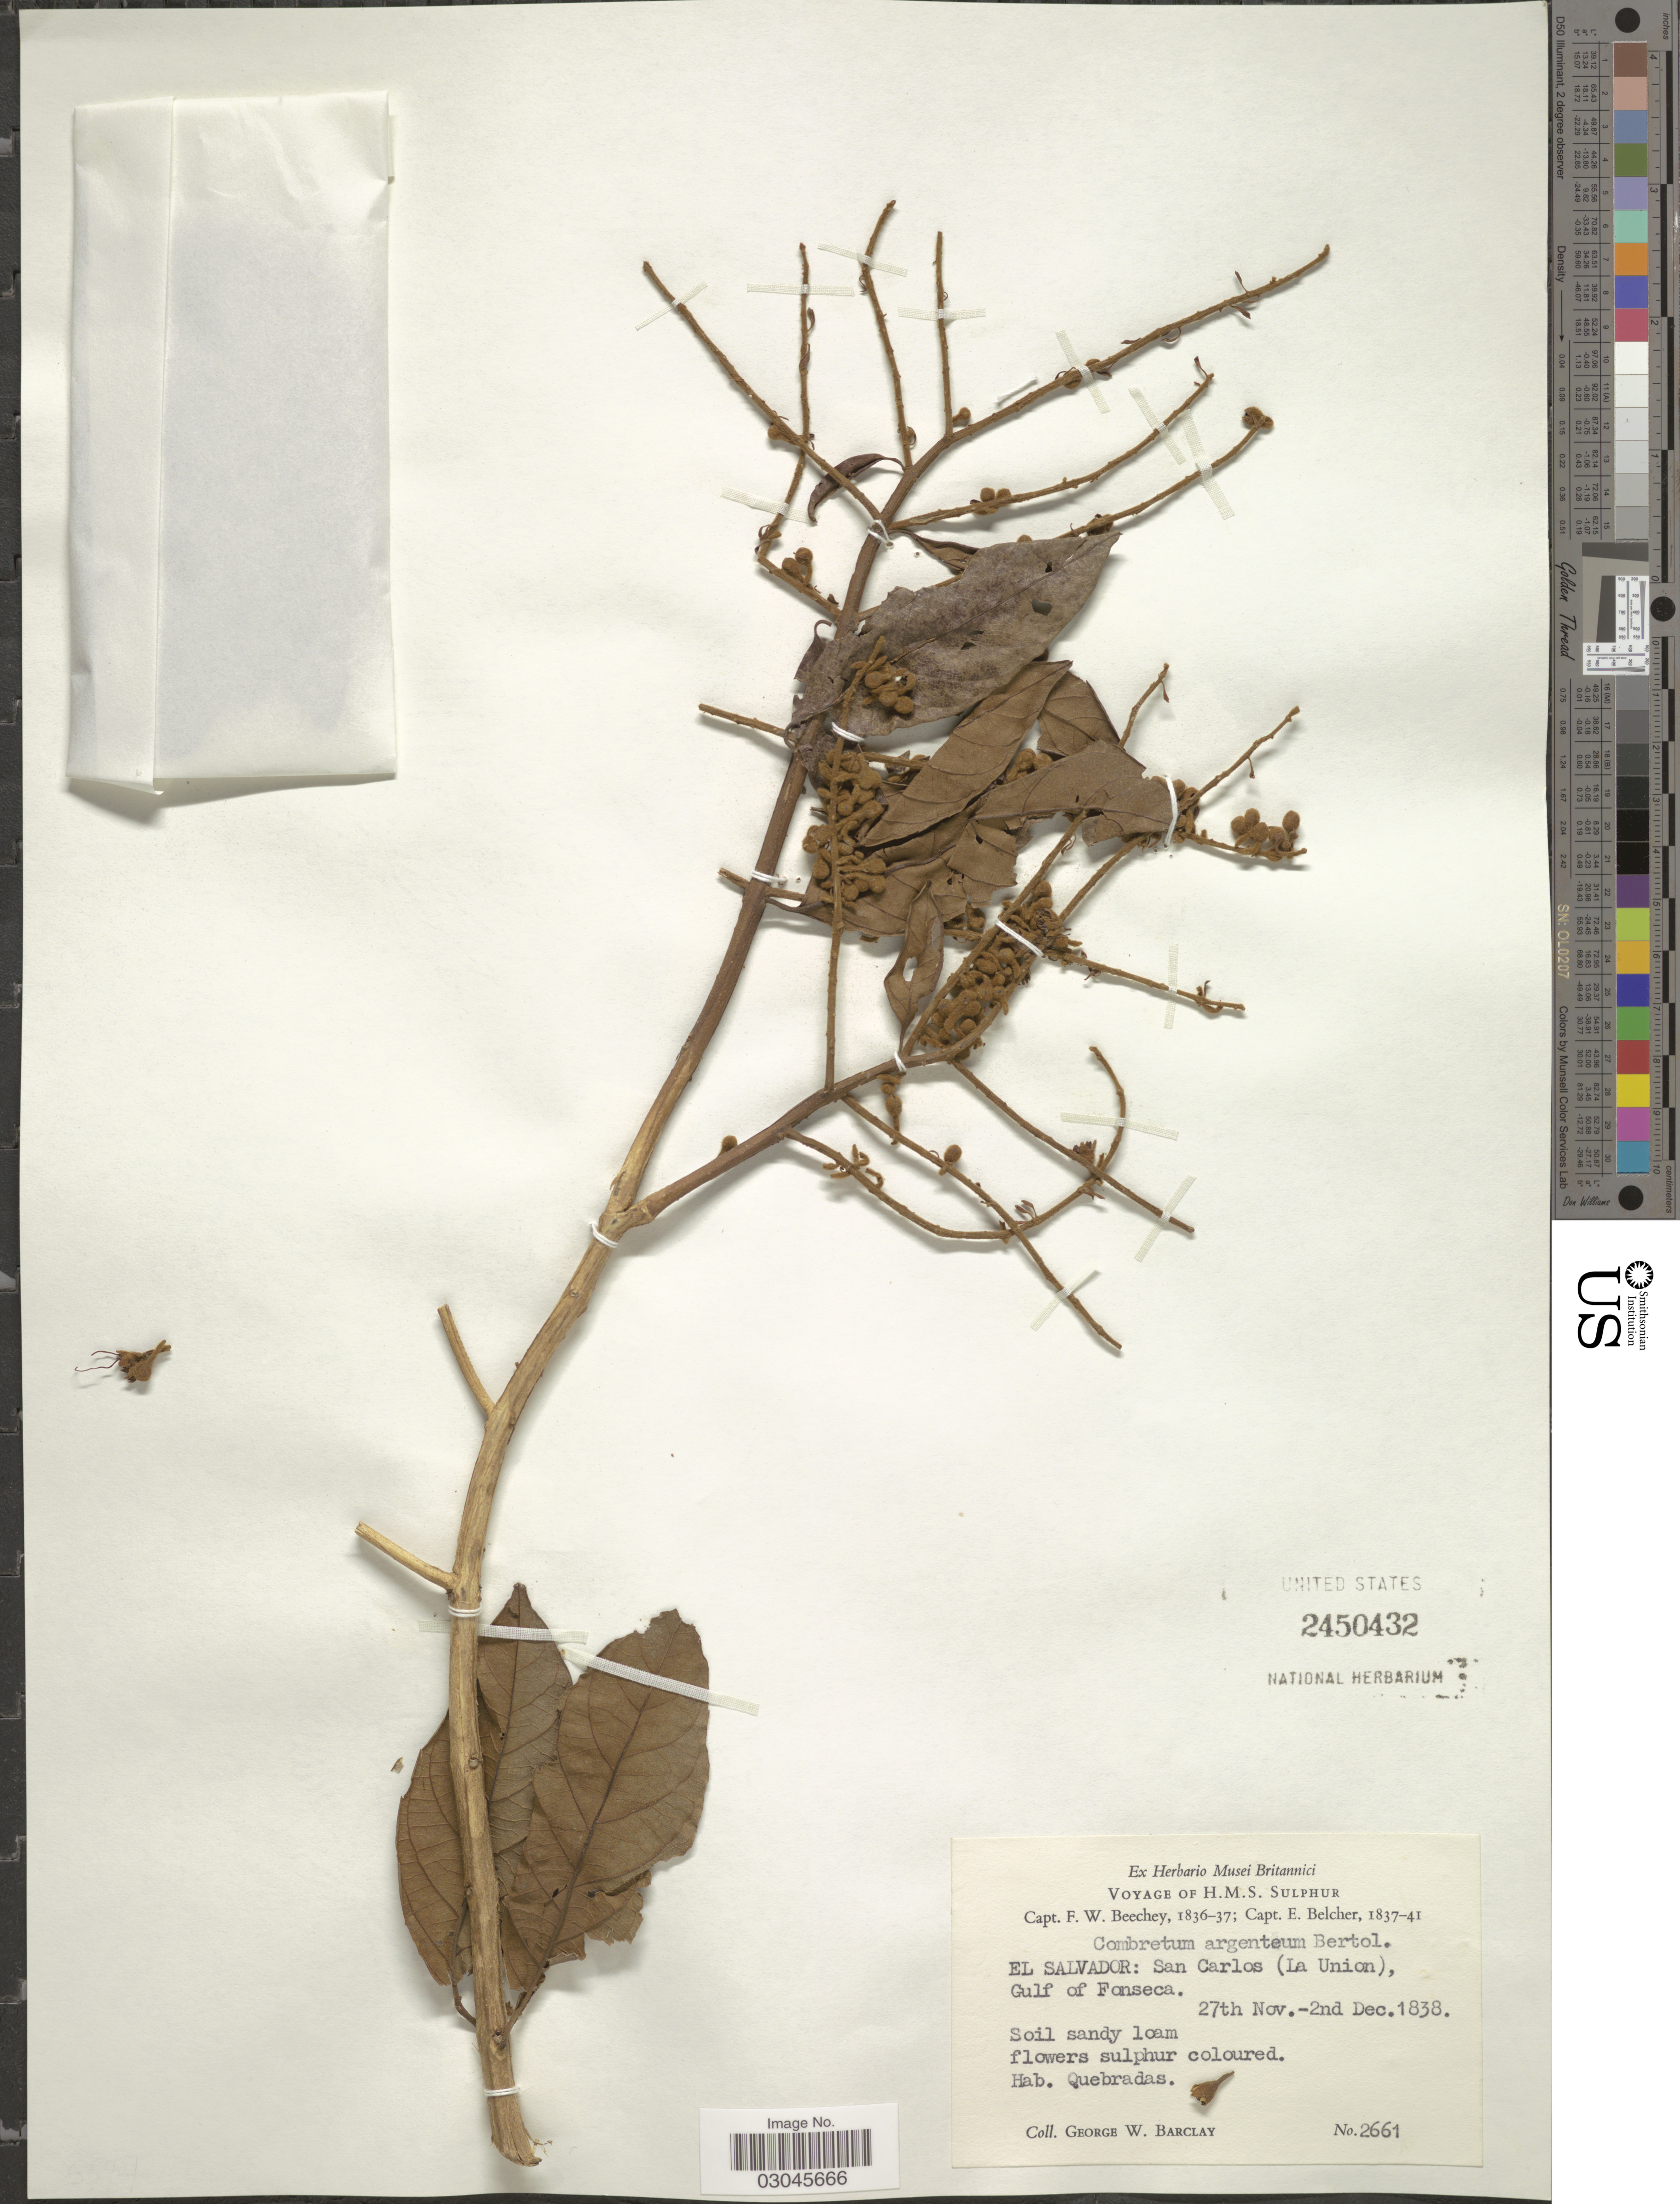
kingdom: Plantae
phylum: Tracheophyta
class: Magnoliopsida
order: Myrtales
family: Combretaceae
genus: Combretum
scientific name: Combretum argenteum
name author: Bertol.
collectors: G. W. Barclay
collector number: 2661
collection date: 1838-11-27/1838-12-02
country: El Salvador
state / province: La Union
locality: San Carlos. Gulf of Fonseca.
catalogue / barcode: US 2450432